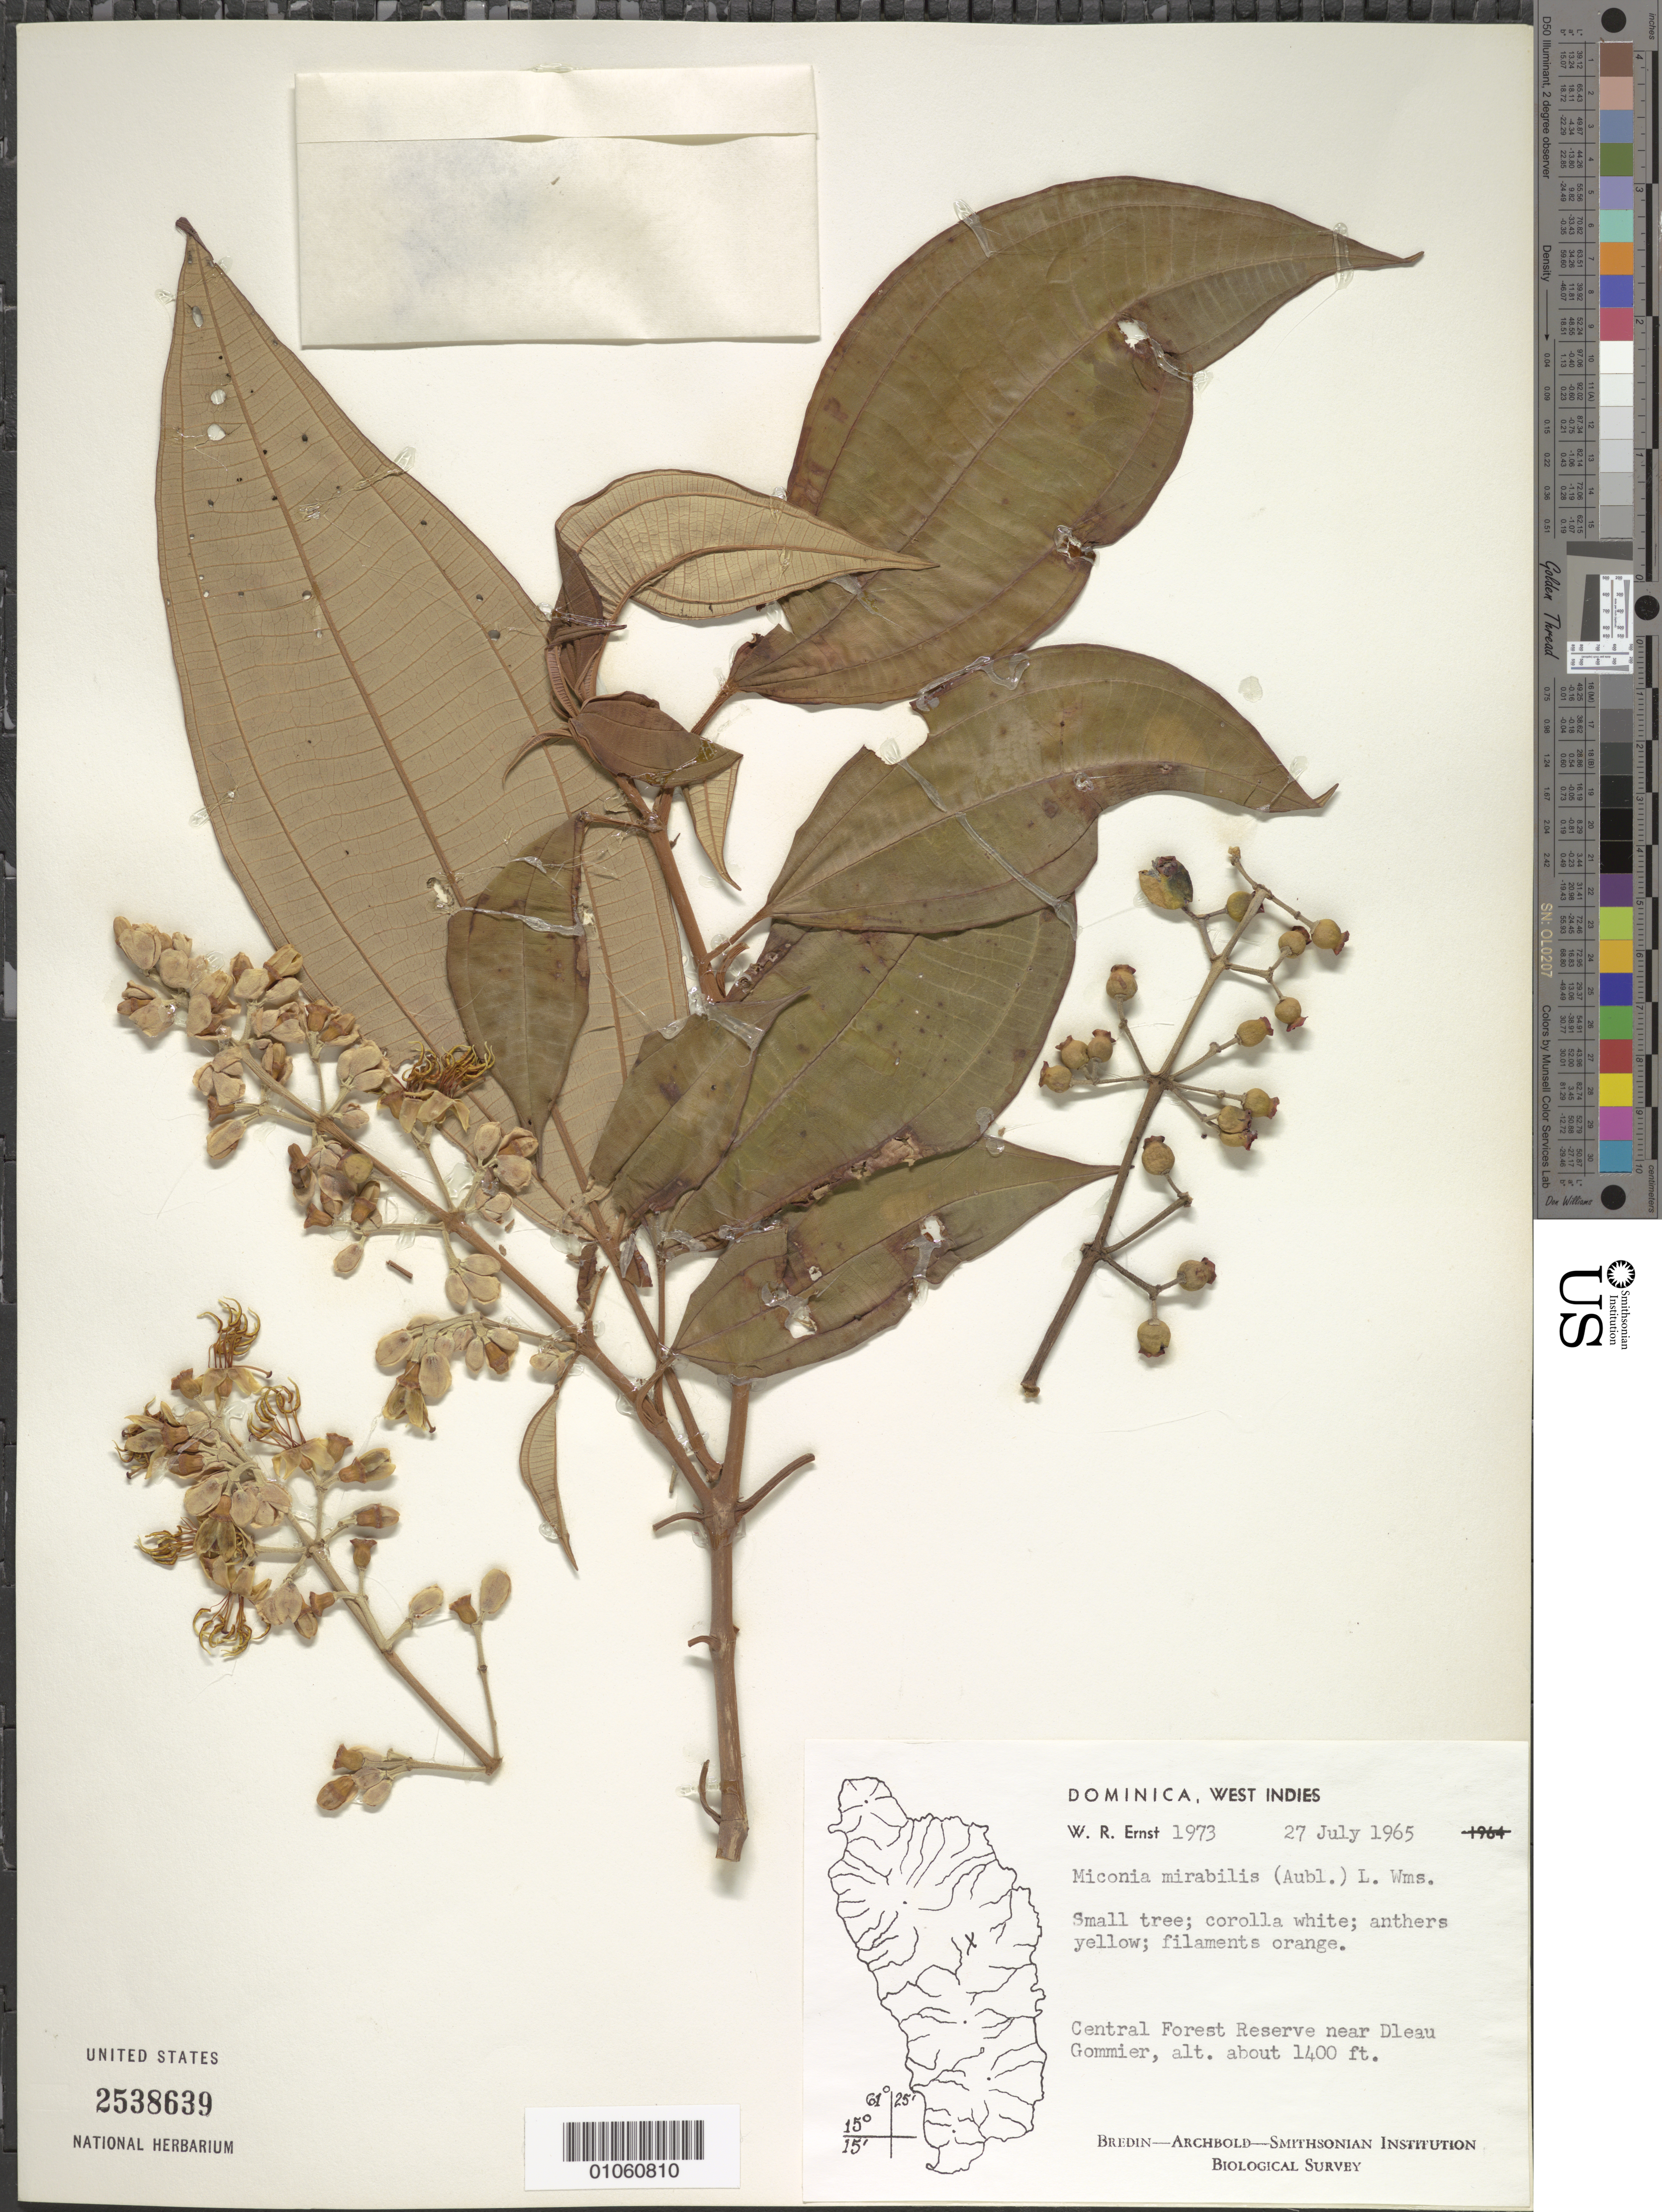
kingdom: Plantae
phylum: Tracheophyta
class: Magnoliopsida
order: Myrtales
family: Melastomataceae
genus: Miconia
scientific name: Miconia mirabilis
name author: (Aubl.) L.O. Williams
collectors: W. R. Ernst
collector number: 1973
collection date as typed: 27 Jul 1965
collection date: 1965-07-27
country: Dominica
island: Dominica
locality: Central Forest Reserve near Dleau Gommier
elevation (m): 427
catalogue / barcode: US 2538639